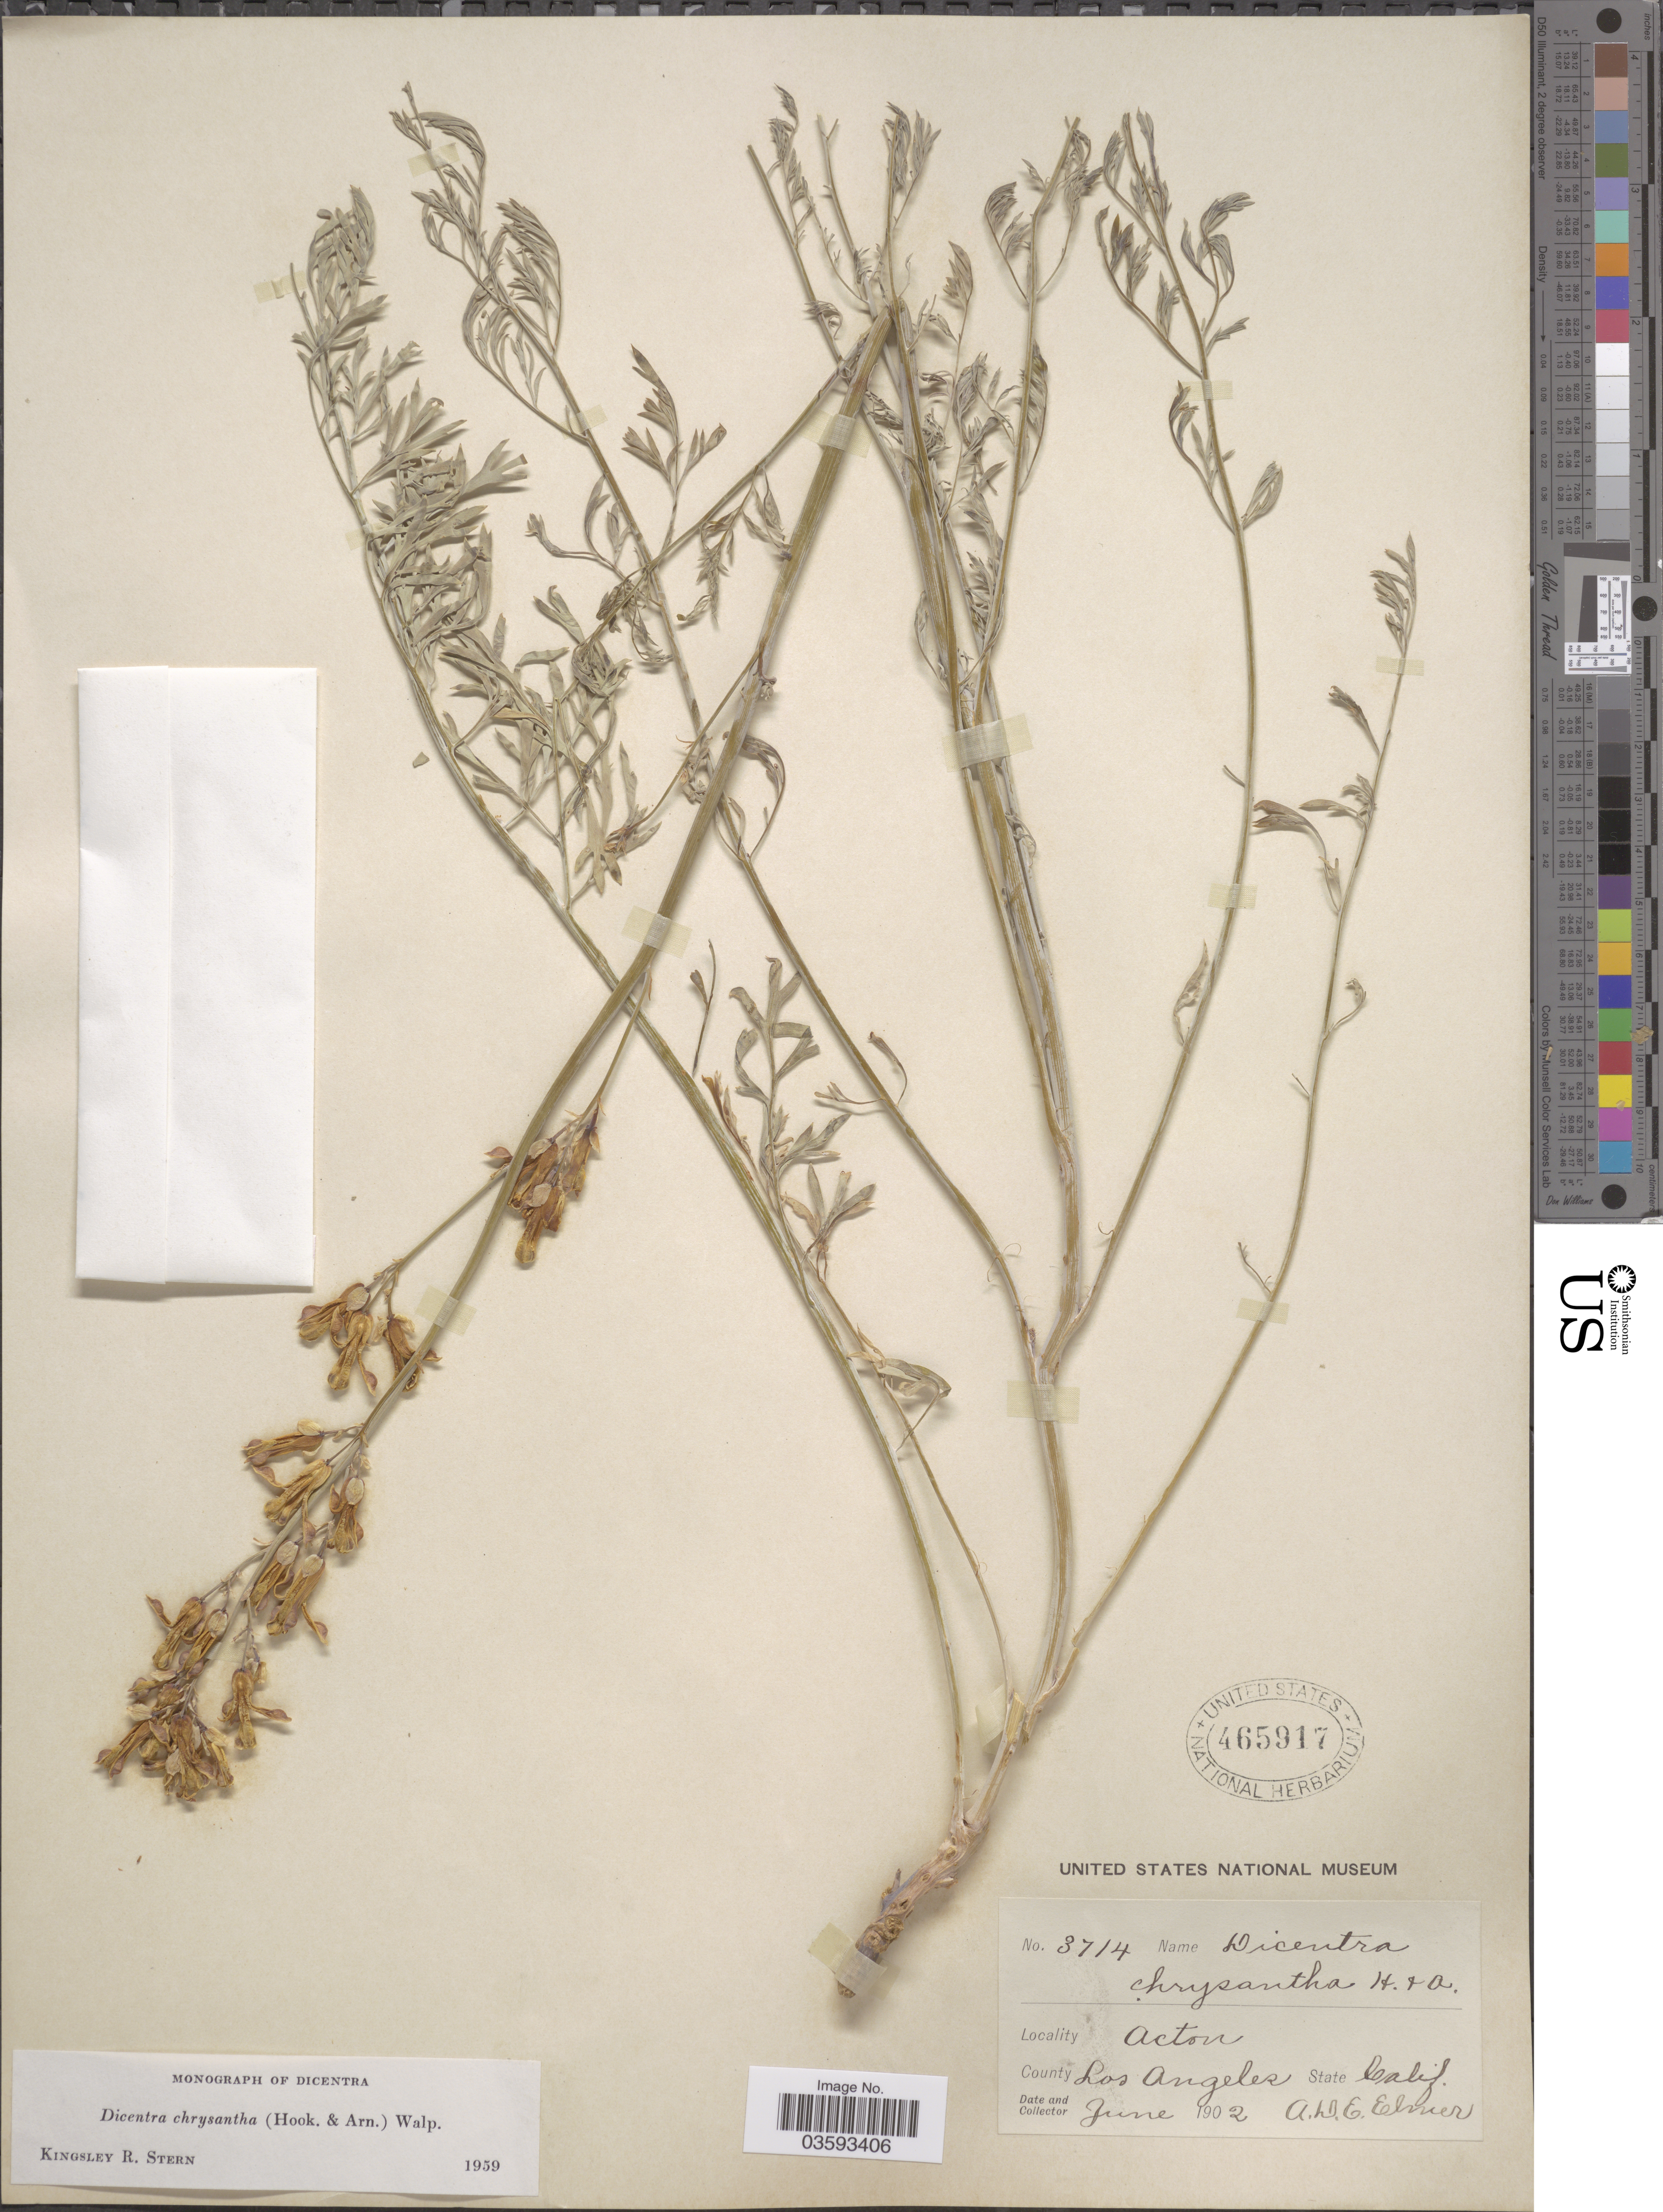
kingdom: Plantae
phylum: Tracheophyta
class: Magnoliopsida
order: Ranunculales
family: Papaveraceae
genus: Ehrendorferia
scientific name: Ehrendorferia chrysantha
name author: (Hook. & Arn.) Rylander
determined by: Strong, M. T., (US), Smithsonian Institution - National Museum of Natural History (UNITED STATES)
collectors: A. D. E. Elmer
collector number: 3714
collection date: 1902-06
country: United States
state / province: California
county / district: Los Angeles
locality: Acton. County Los Angeles.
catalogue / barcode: US 465917